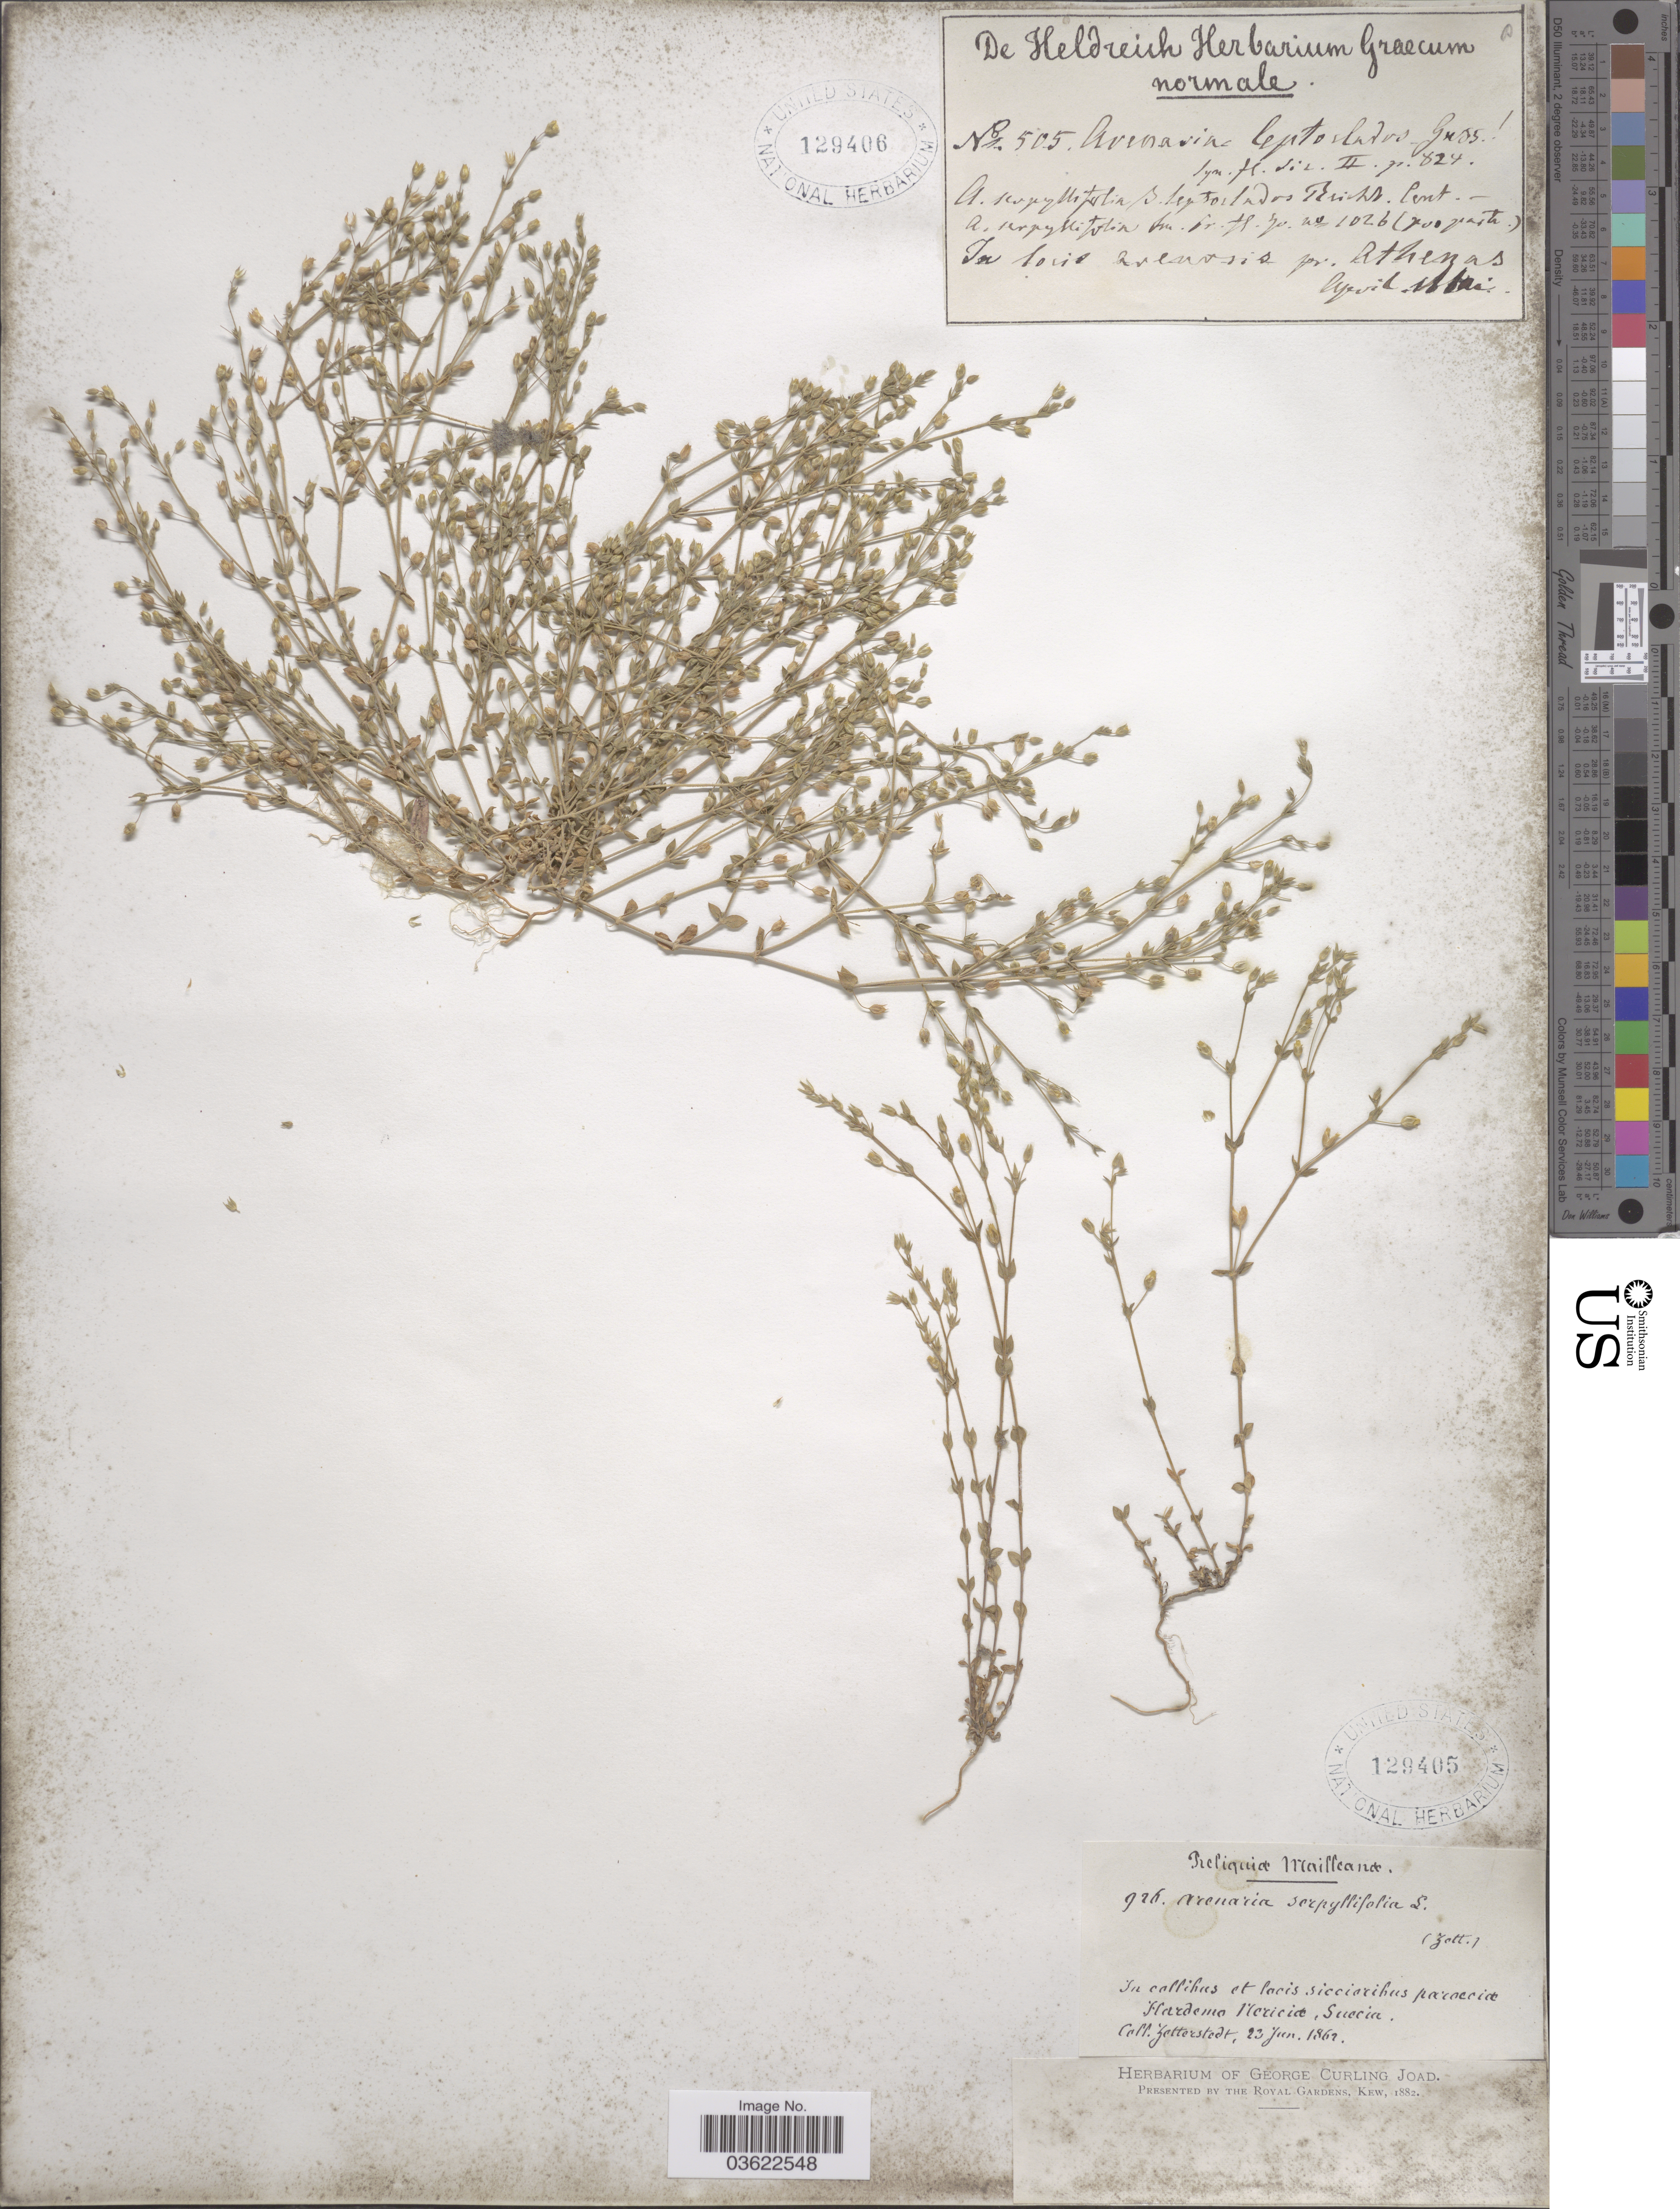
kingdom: Plantae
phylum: Tracheophyta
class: Magnoliopsida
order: Caryophyllales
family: Caryophyllaceae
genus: Arenaria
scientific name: Arenaria serpyllifolia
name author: L.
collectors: Zetterstedt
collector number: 926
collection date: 1862-06-23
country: Sweden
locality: Hardemo Moriciæ Suecia.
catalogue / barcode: US 129405-2